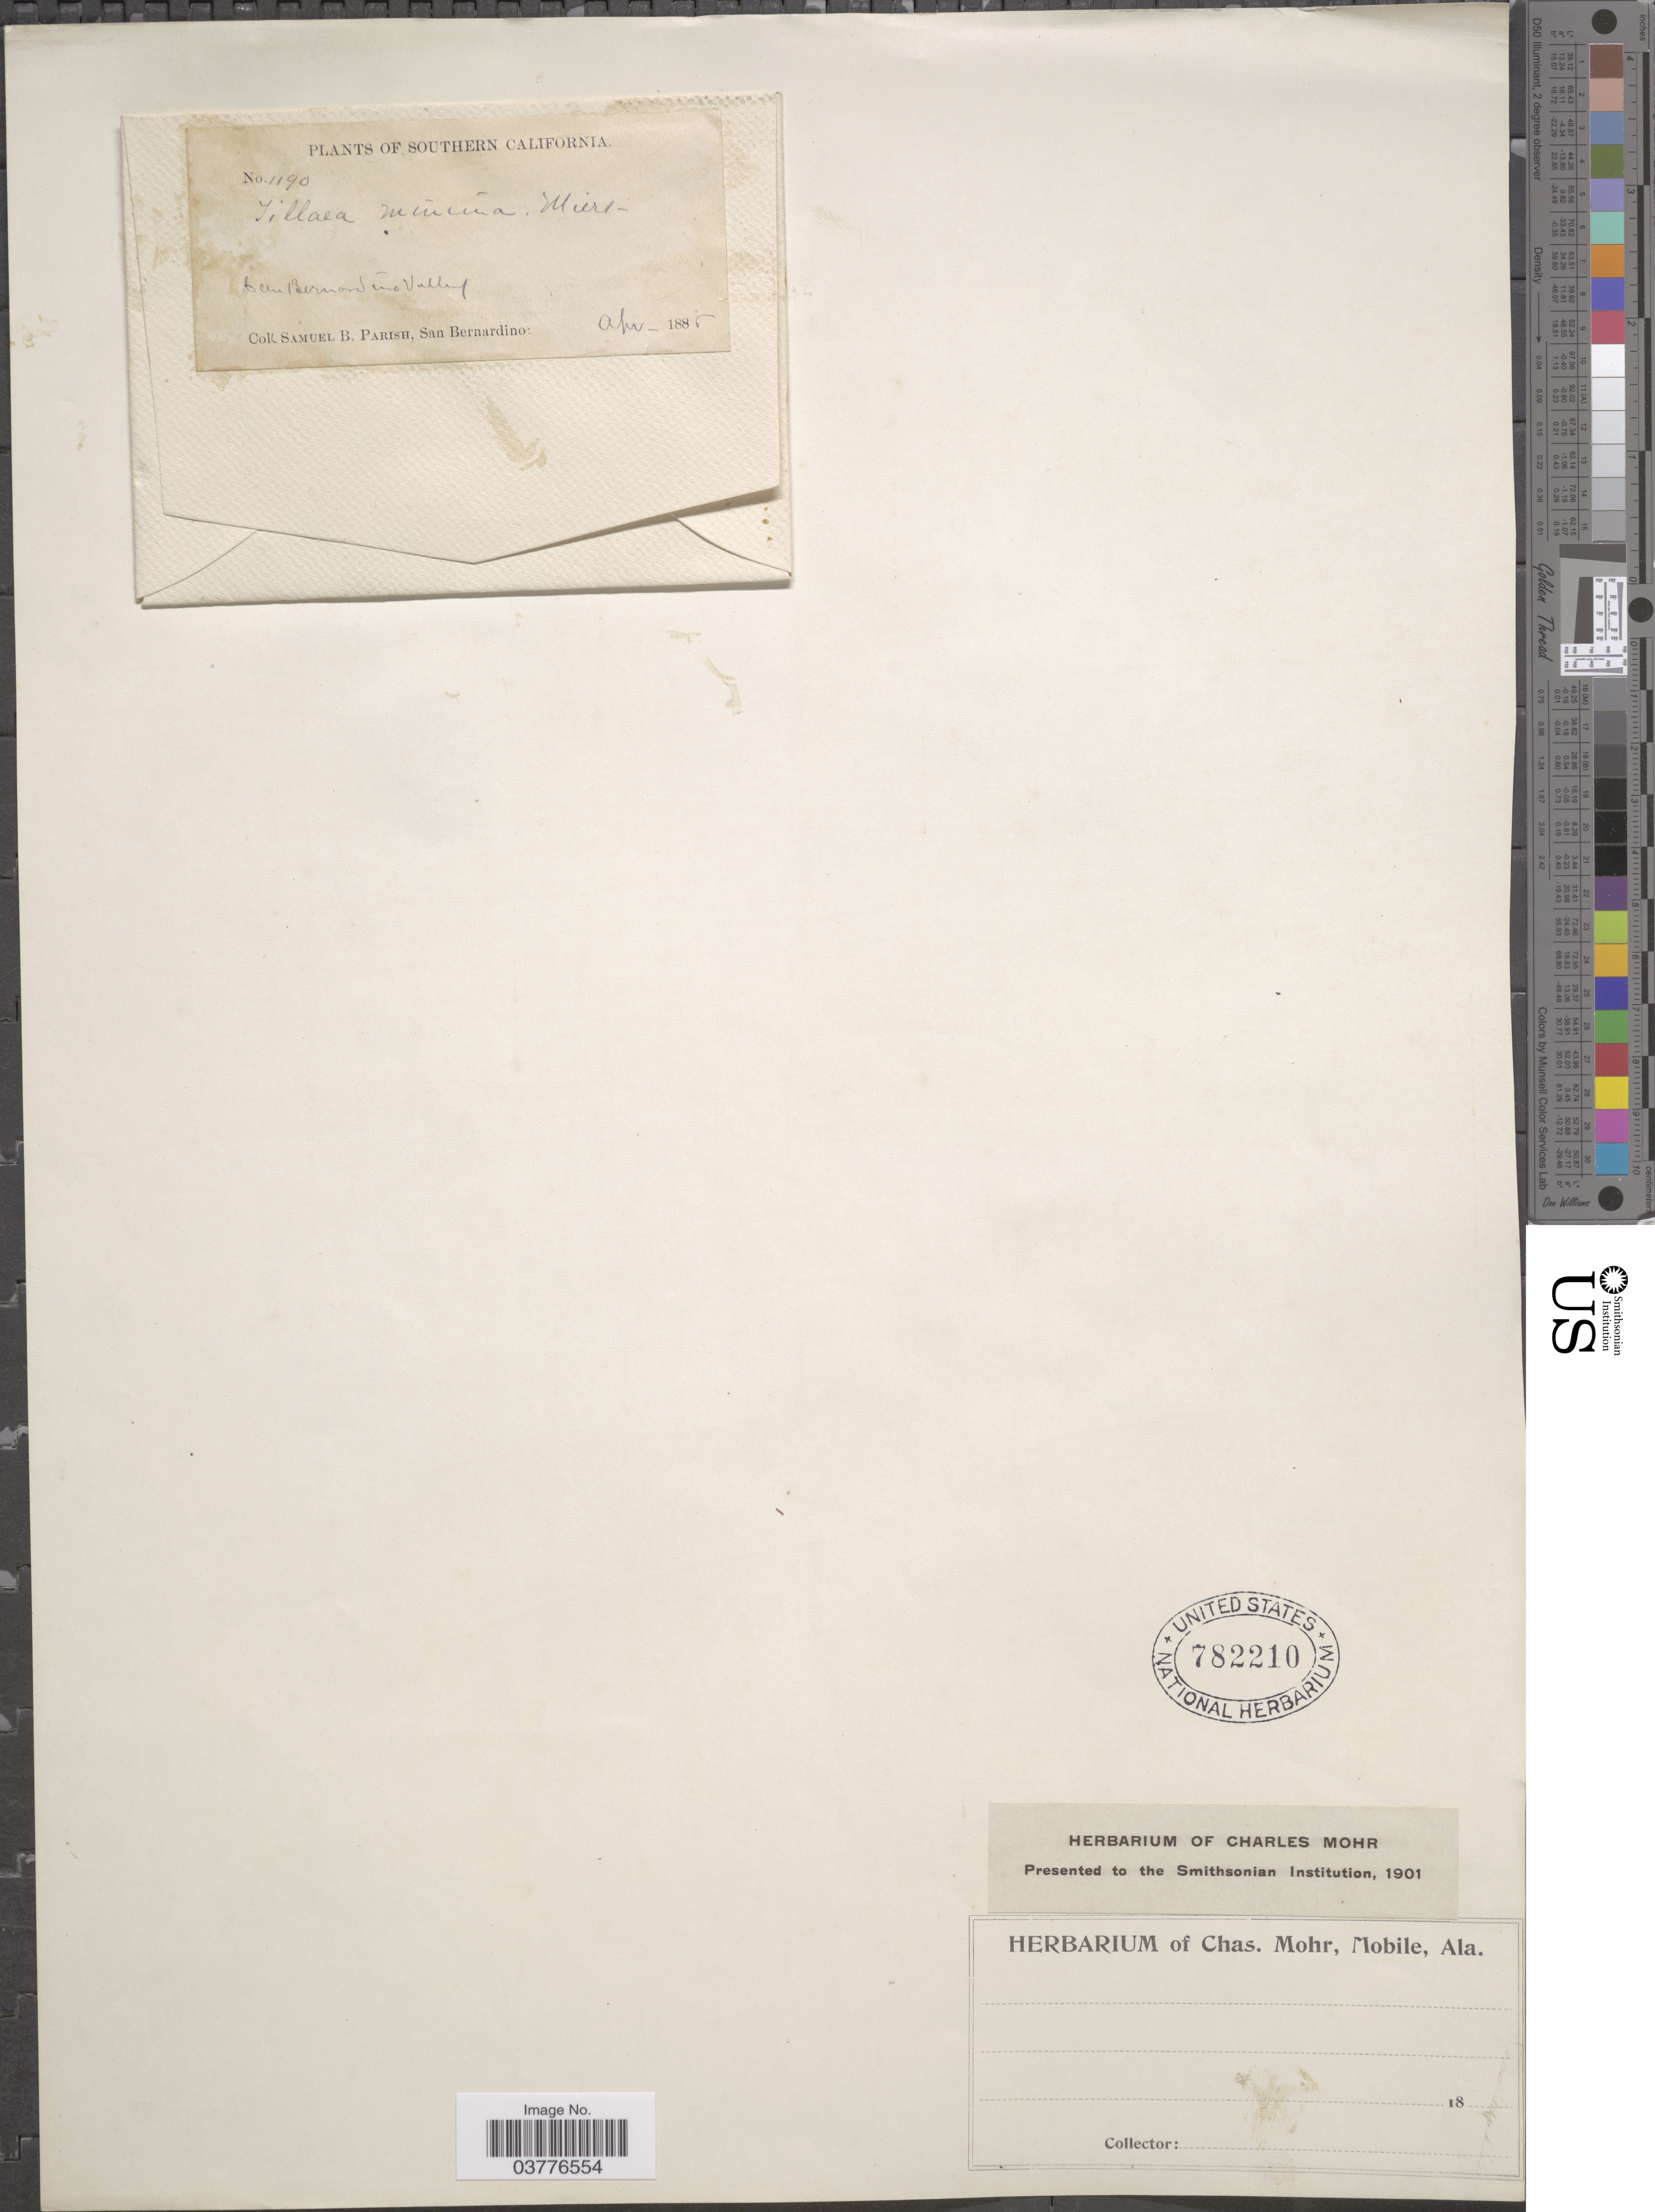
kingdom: Plantae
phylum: Tracheophyta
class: Magnoliopsida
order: Saxifragales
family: Crassulaceae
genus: Crassula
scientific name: Crassula connata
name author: (Ruiz & Pav.) A. Berger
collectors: S. B. Parish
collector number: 1190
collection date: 1886-04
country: United States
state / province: California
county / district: San Bernardino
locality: Southern California. San Bernardíno Valley.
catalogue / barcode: US 782210